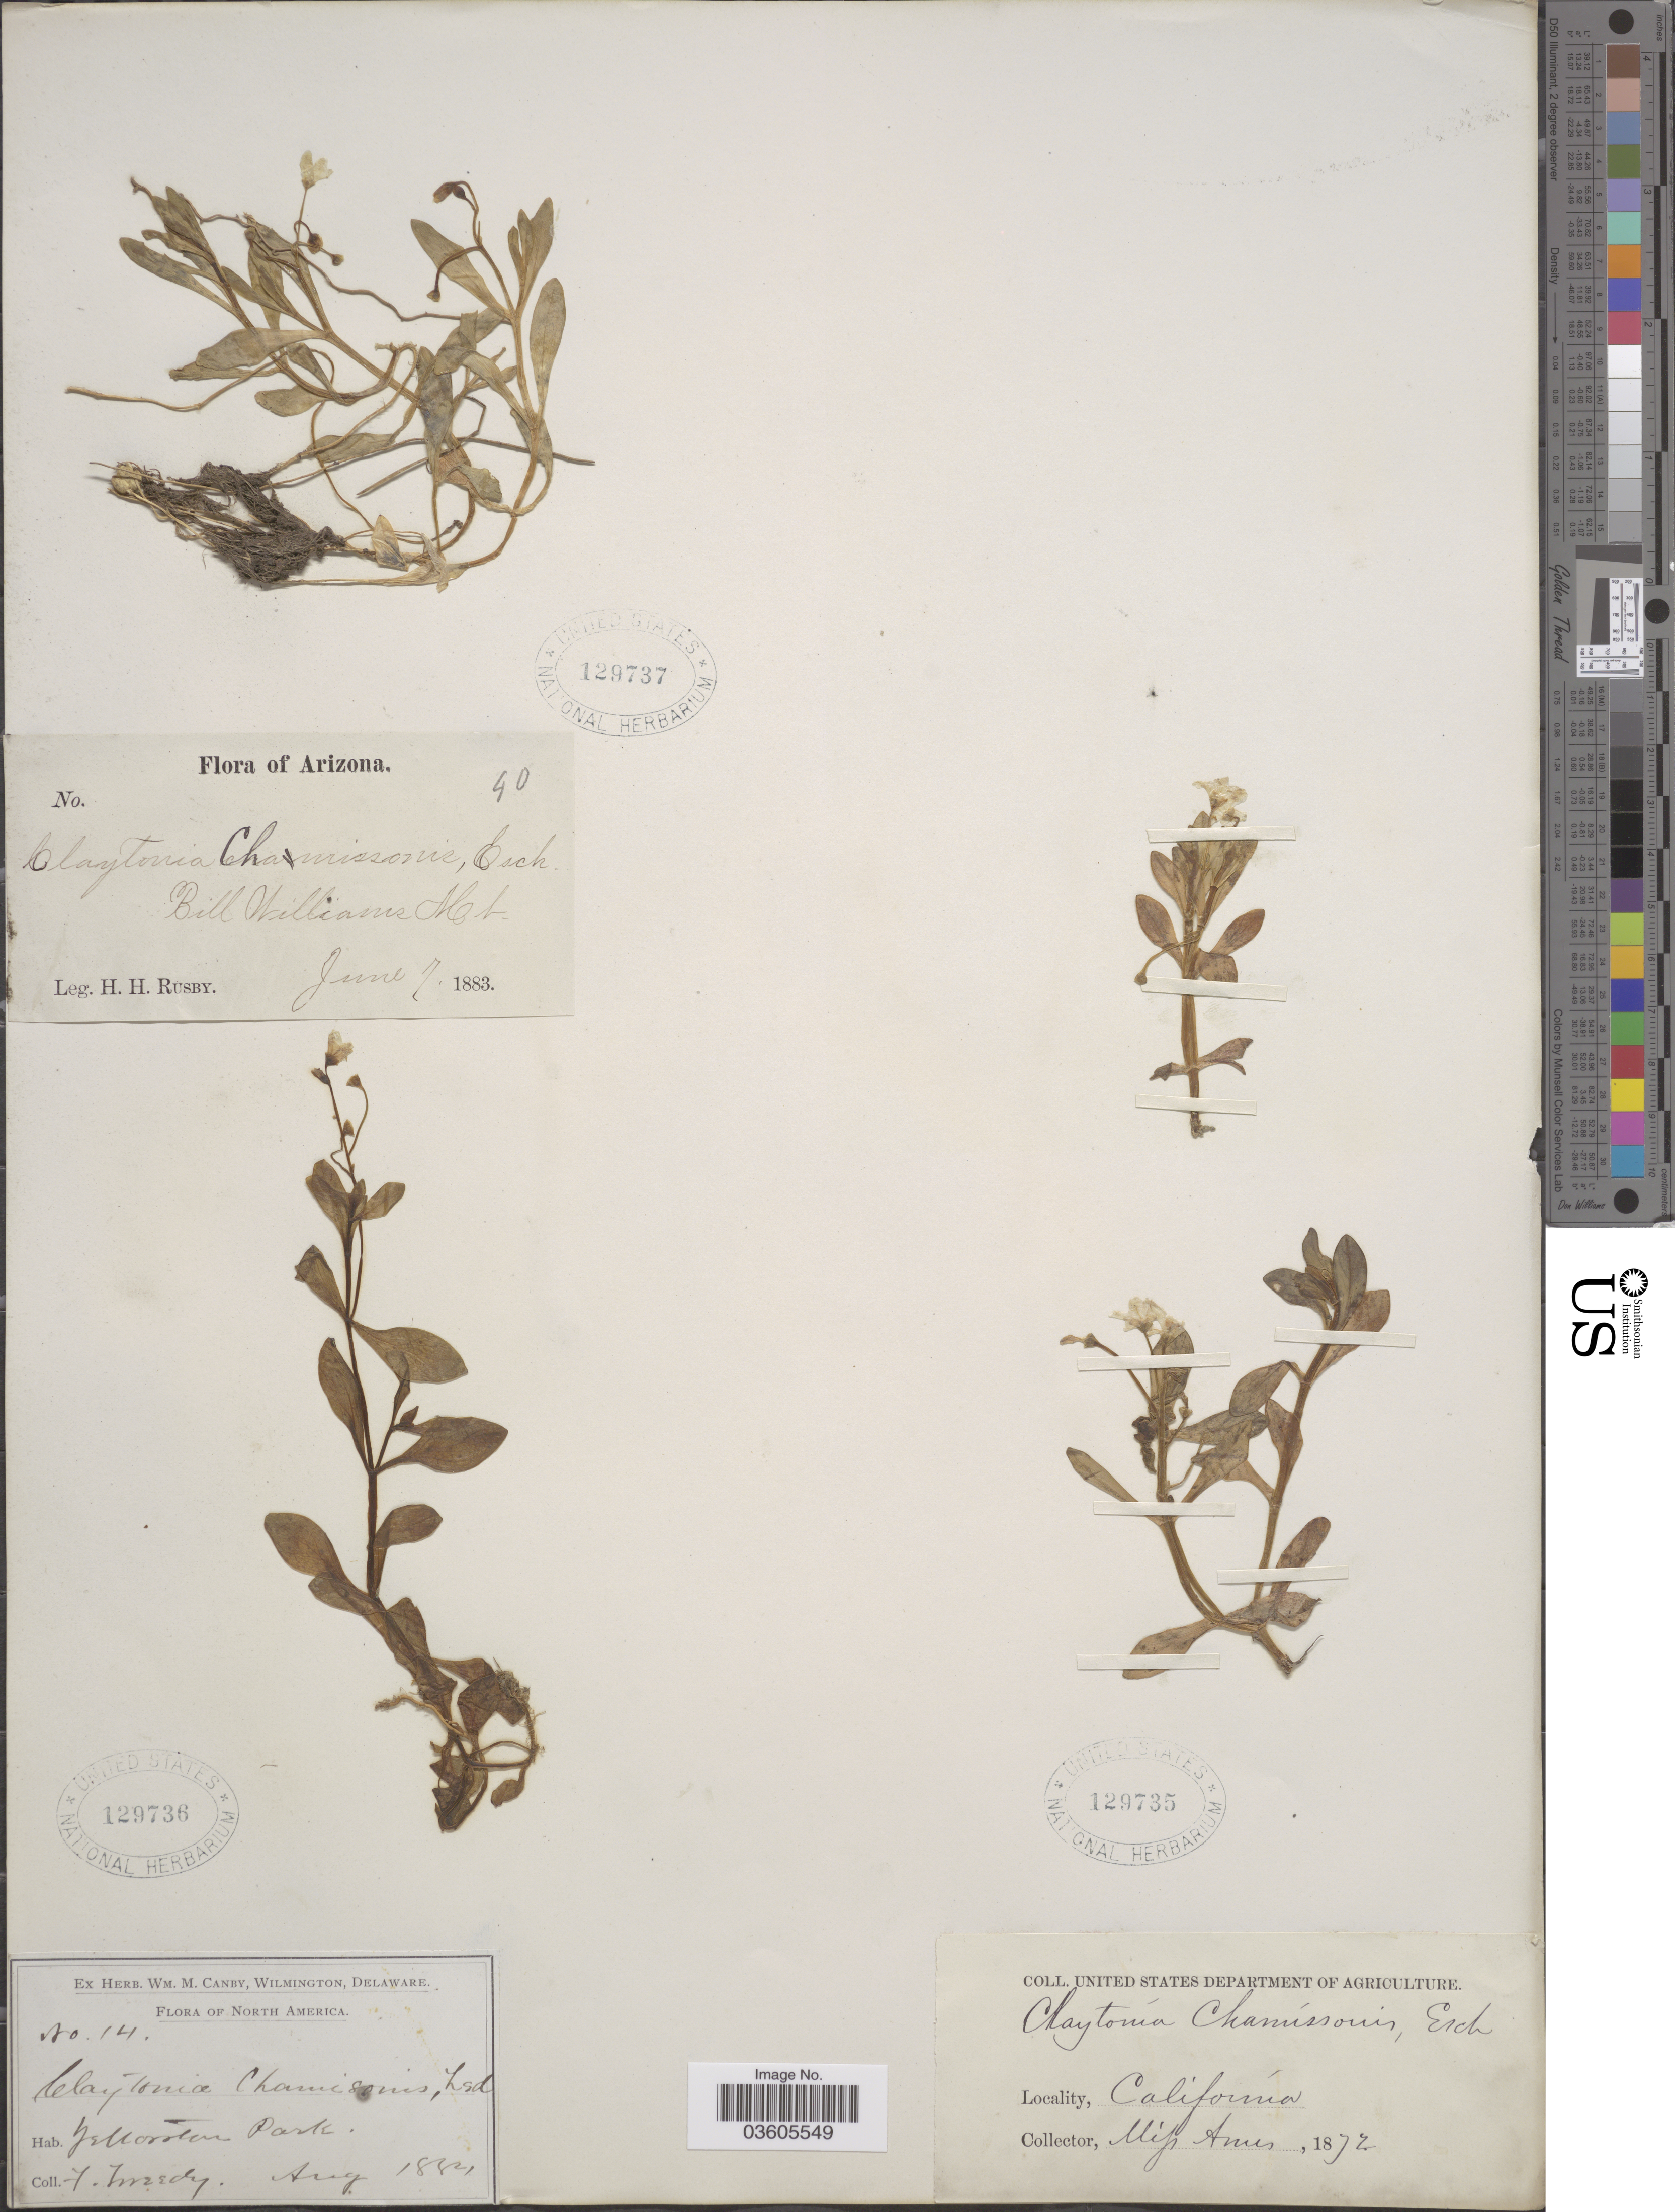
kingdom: Plantae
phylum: Tracheophyta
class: Magnoliopsida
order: Caryophyllales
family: Montiaceae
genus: Montia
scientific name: Montia chamissoi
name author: (Ledeb. ex Spreng.) Greene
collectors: H. H. Rusby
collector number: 40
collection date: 1883-06-07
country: United States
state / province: Arizona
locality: Bill Williams Mt.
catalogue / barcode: US 129737